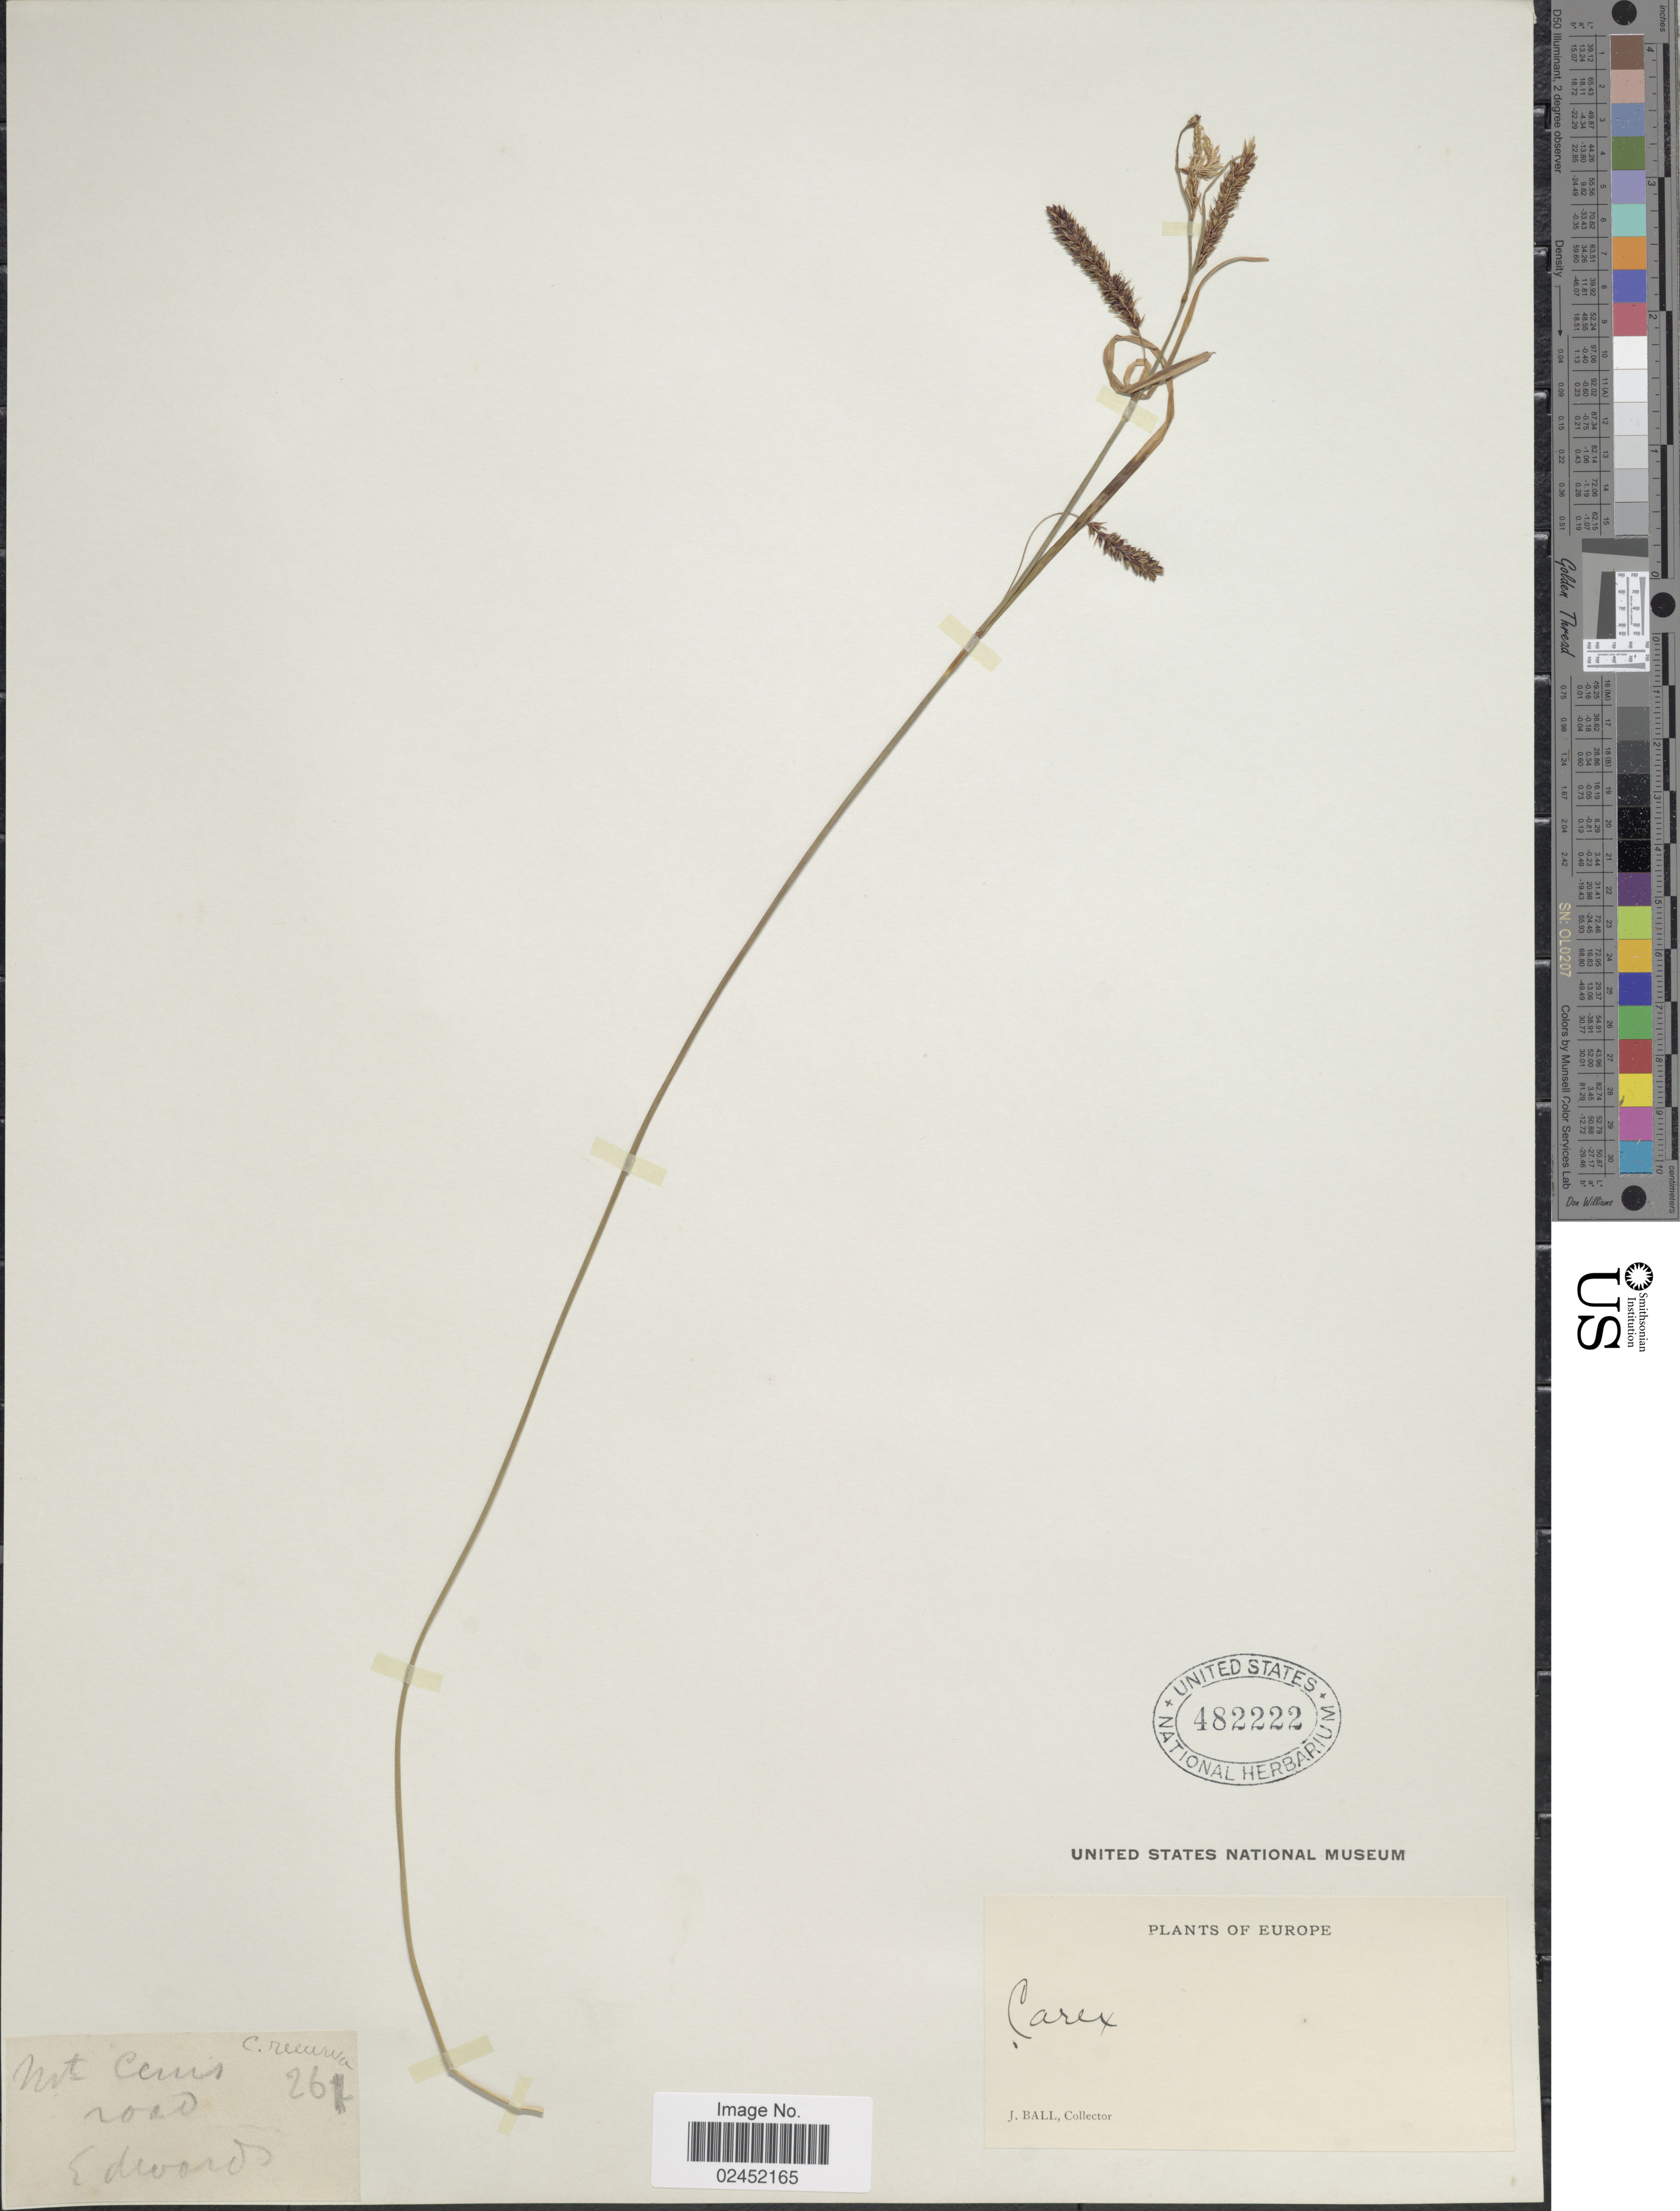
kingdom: Plantae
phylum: Tracheophyta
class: Liliopsida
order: Poales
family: Cyperaceae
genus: Carex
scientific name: Carex flacca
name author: Schreb.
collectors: J. Ball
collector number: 261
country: France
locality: Mt Cerris road Edwards [unsure placement]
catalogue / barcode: US 482222